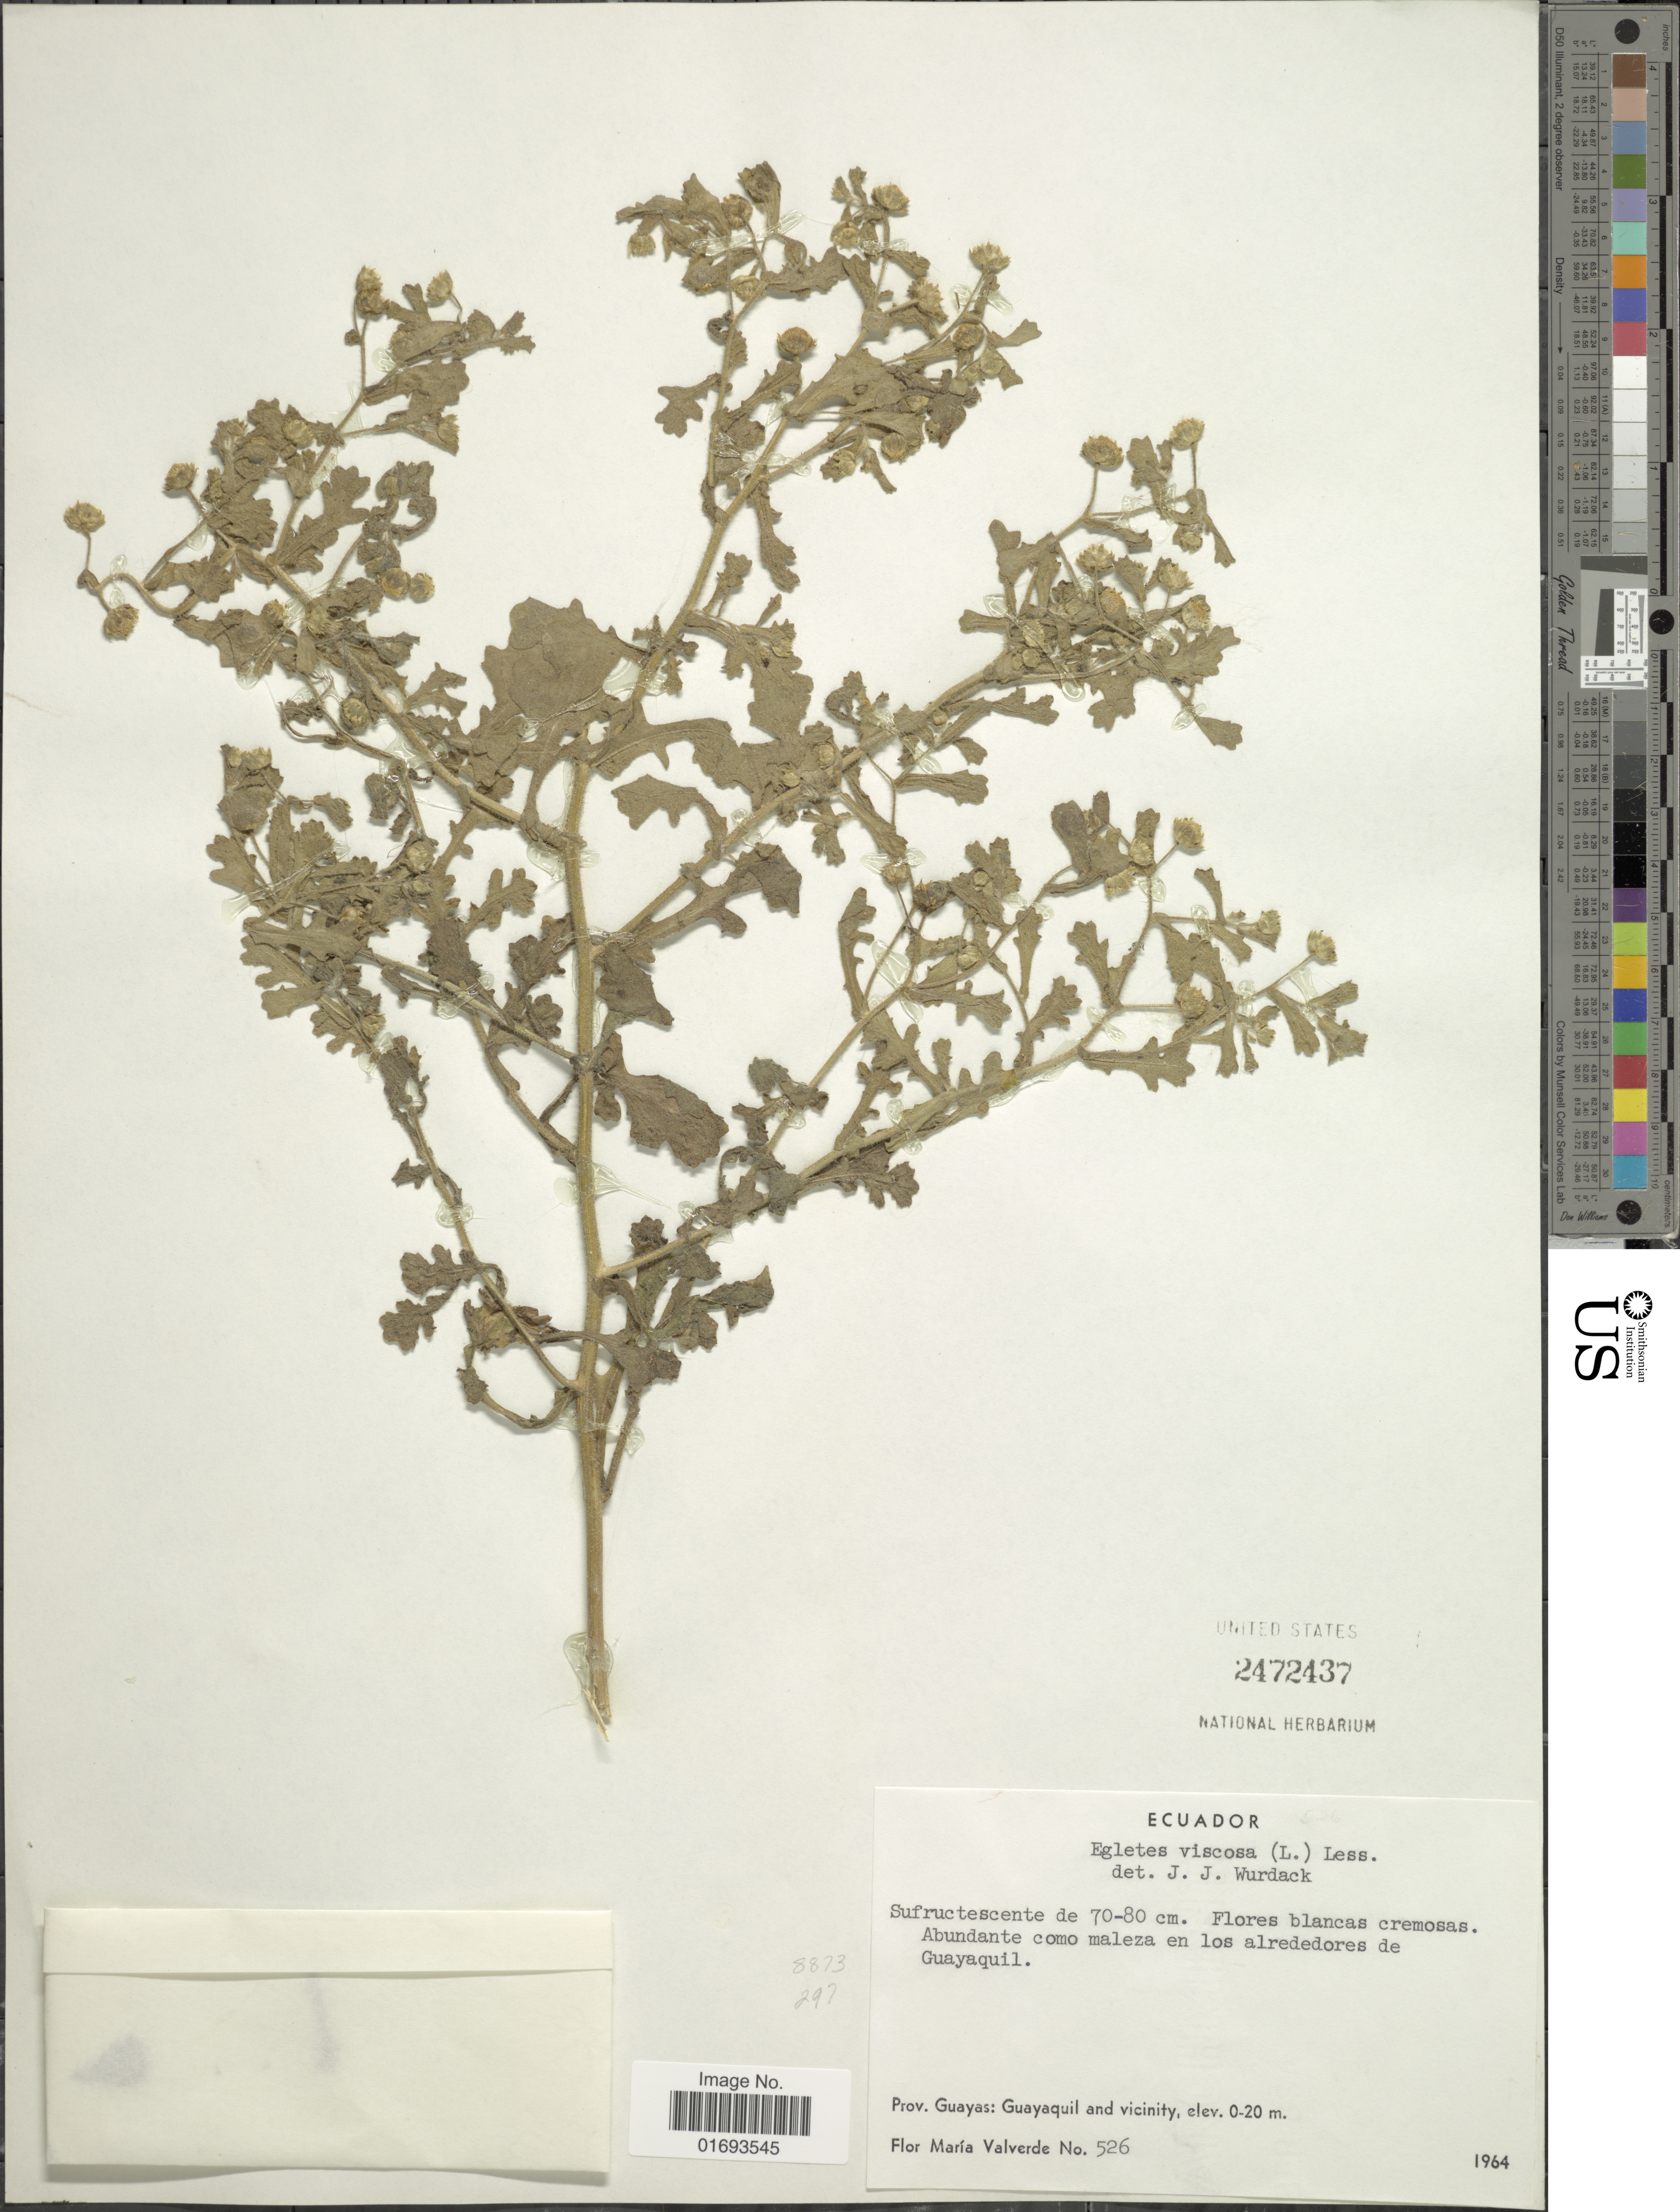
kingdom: Plantae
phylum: Tracheophyta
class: Magnoliopsida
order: Asterales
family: Asteraceae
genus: Egletes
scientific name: Egletes viscosa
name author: (L.) Less.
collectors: F. M. Valverde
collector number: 526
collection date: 1964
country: Ecuador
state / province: Guayas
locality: Ecuador. Prov. Guayas: Guayaquil and vicinity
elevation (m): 0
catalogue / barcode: US 2472437